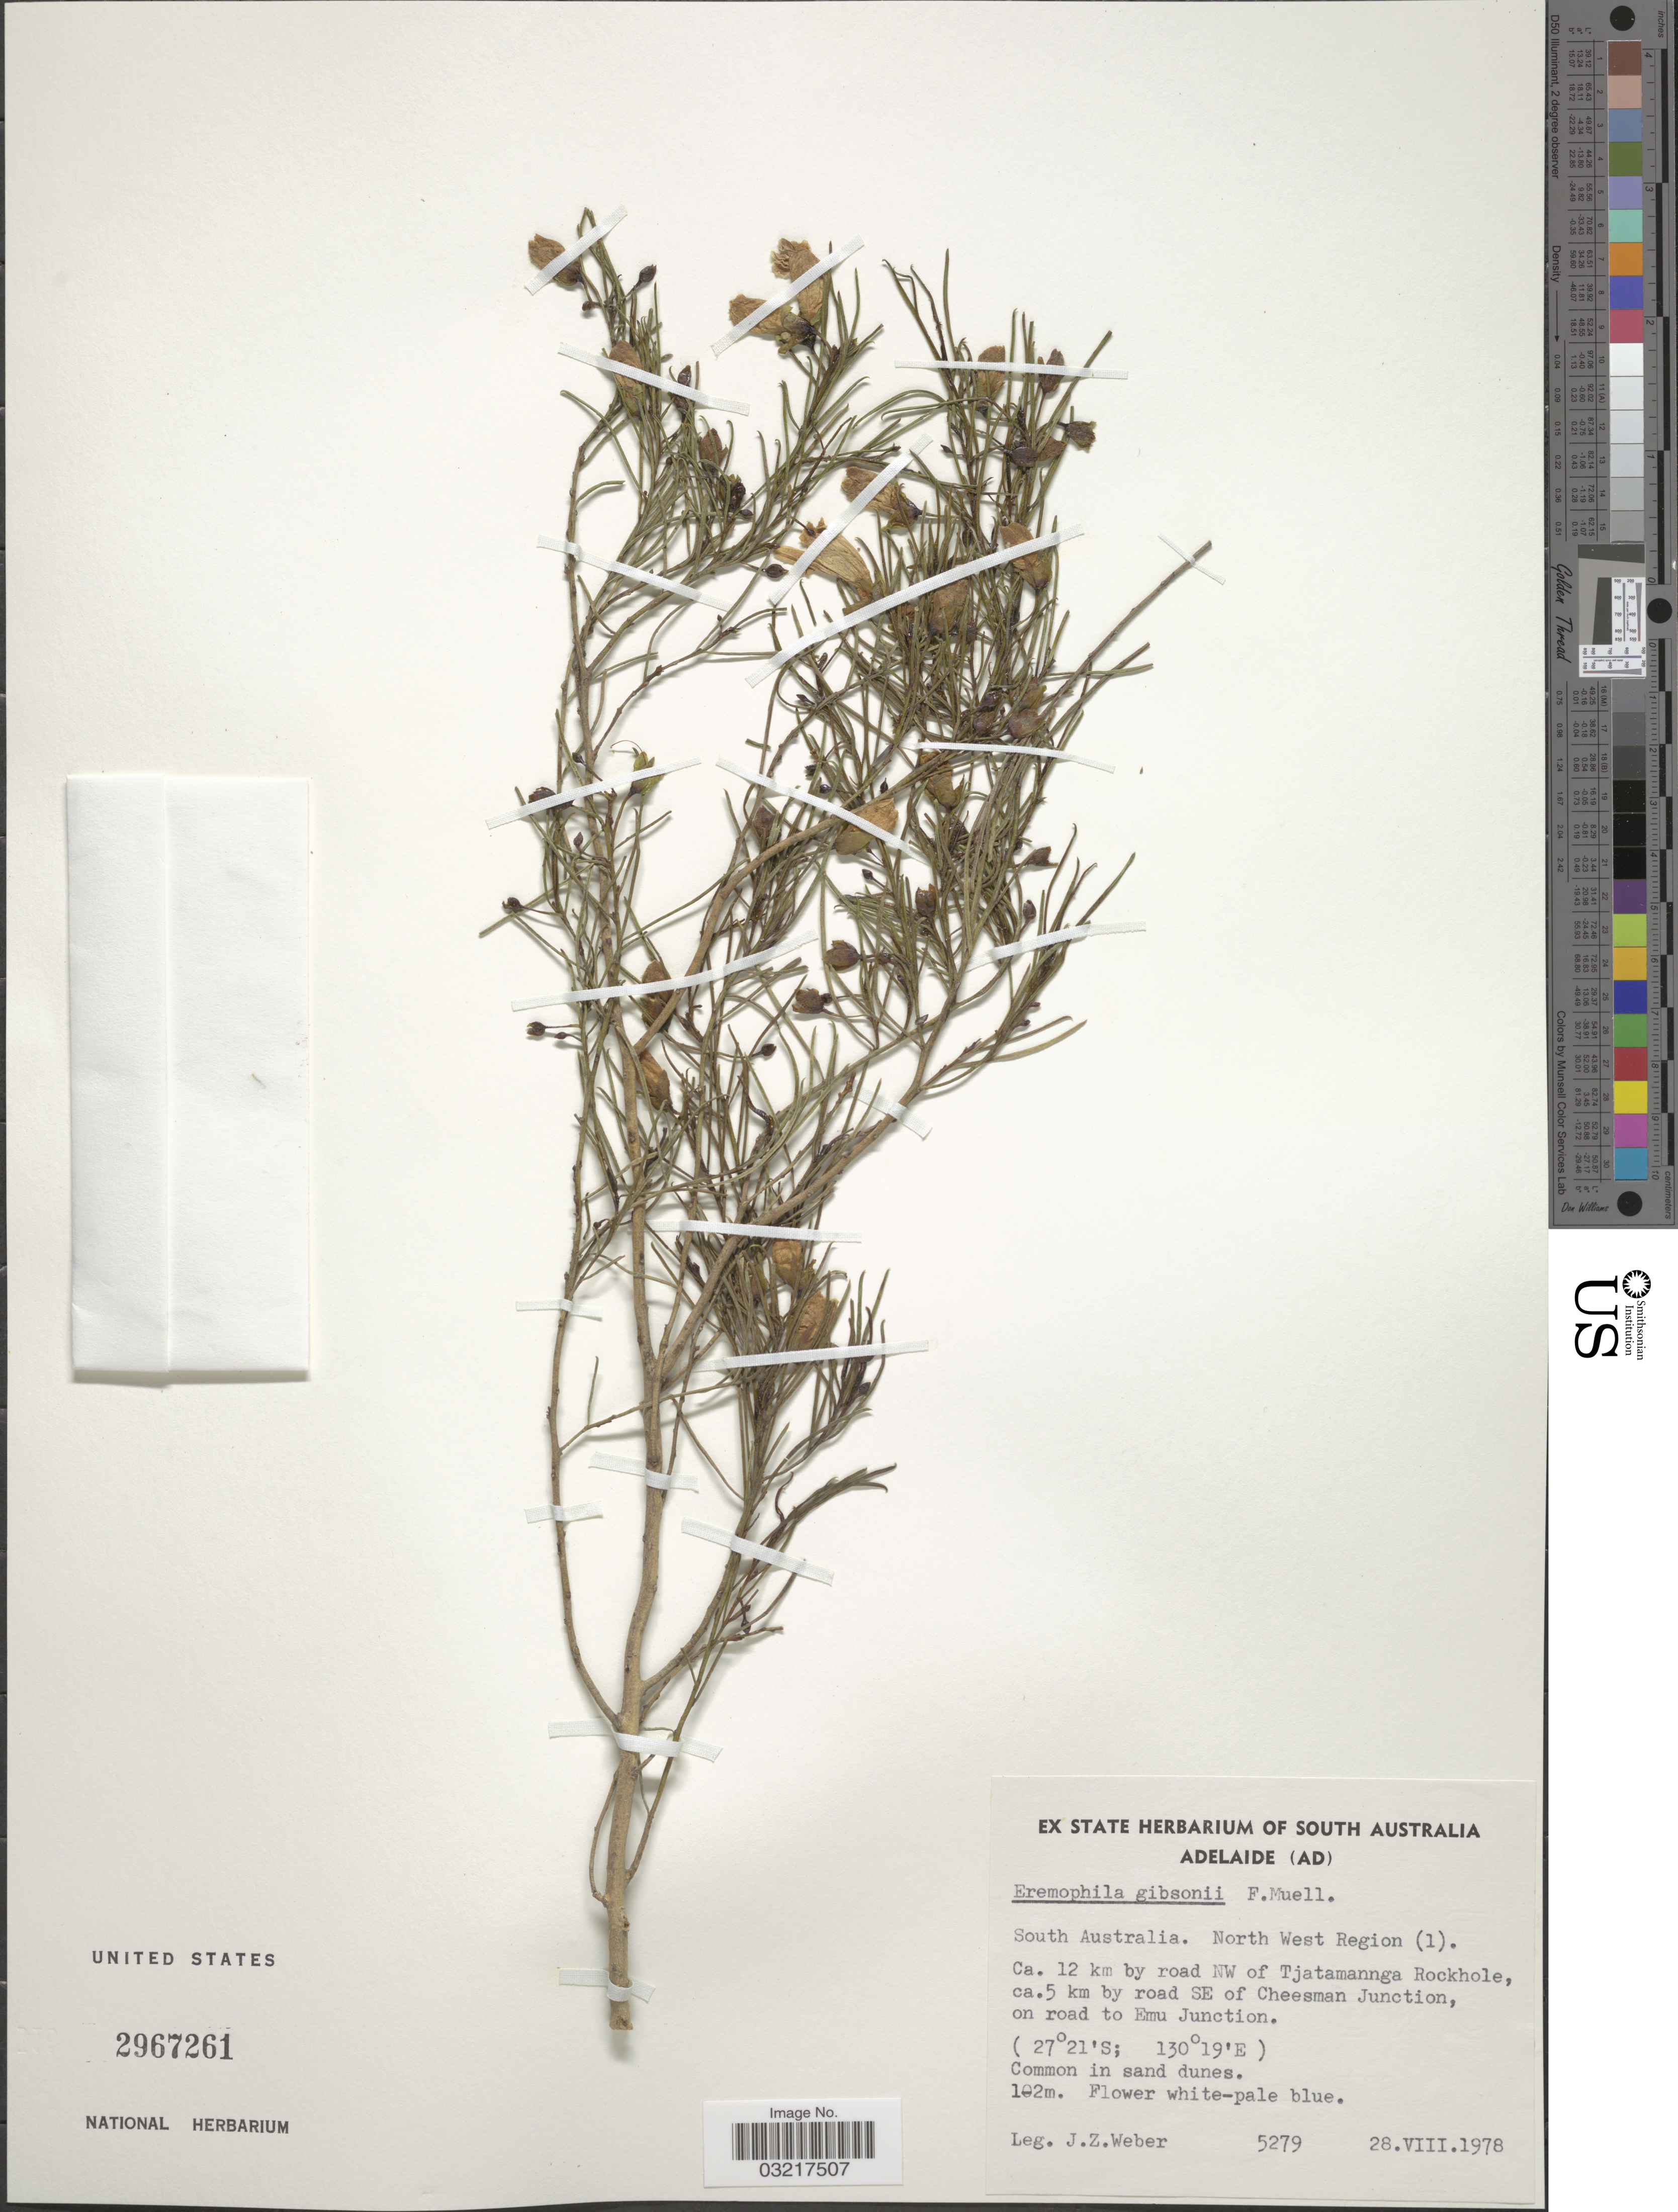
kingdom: Plantae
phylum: Tracheophyta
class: Magnoliopsida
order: Lamiales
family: Scrophulariaceae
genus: Eremophila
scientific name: Eremophila gibsonii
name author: F. Muell.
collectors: J.Z. Weber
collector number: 5279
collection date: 1978-08-28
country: Australia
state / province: South Australia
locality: North West Region (1). Ca. 12 km by road NW of Tjatamannga Rockhole, ca.5 km by road SE of Cheesman Junction, on road to Emu junction.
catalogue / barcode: US 2967261